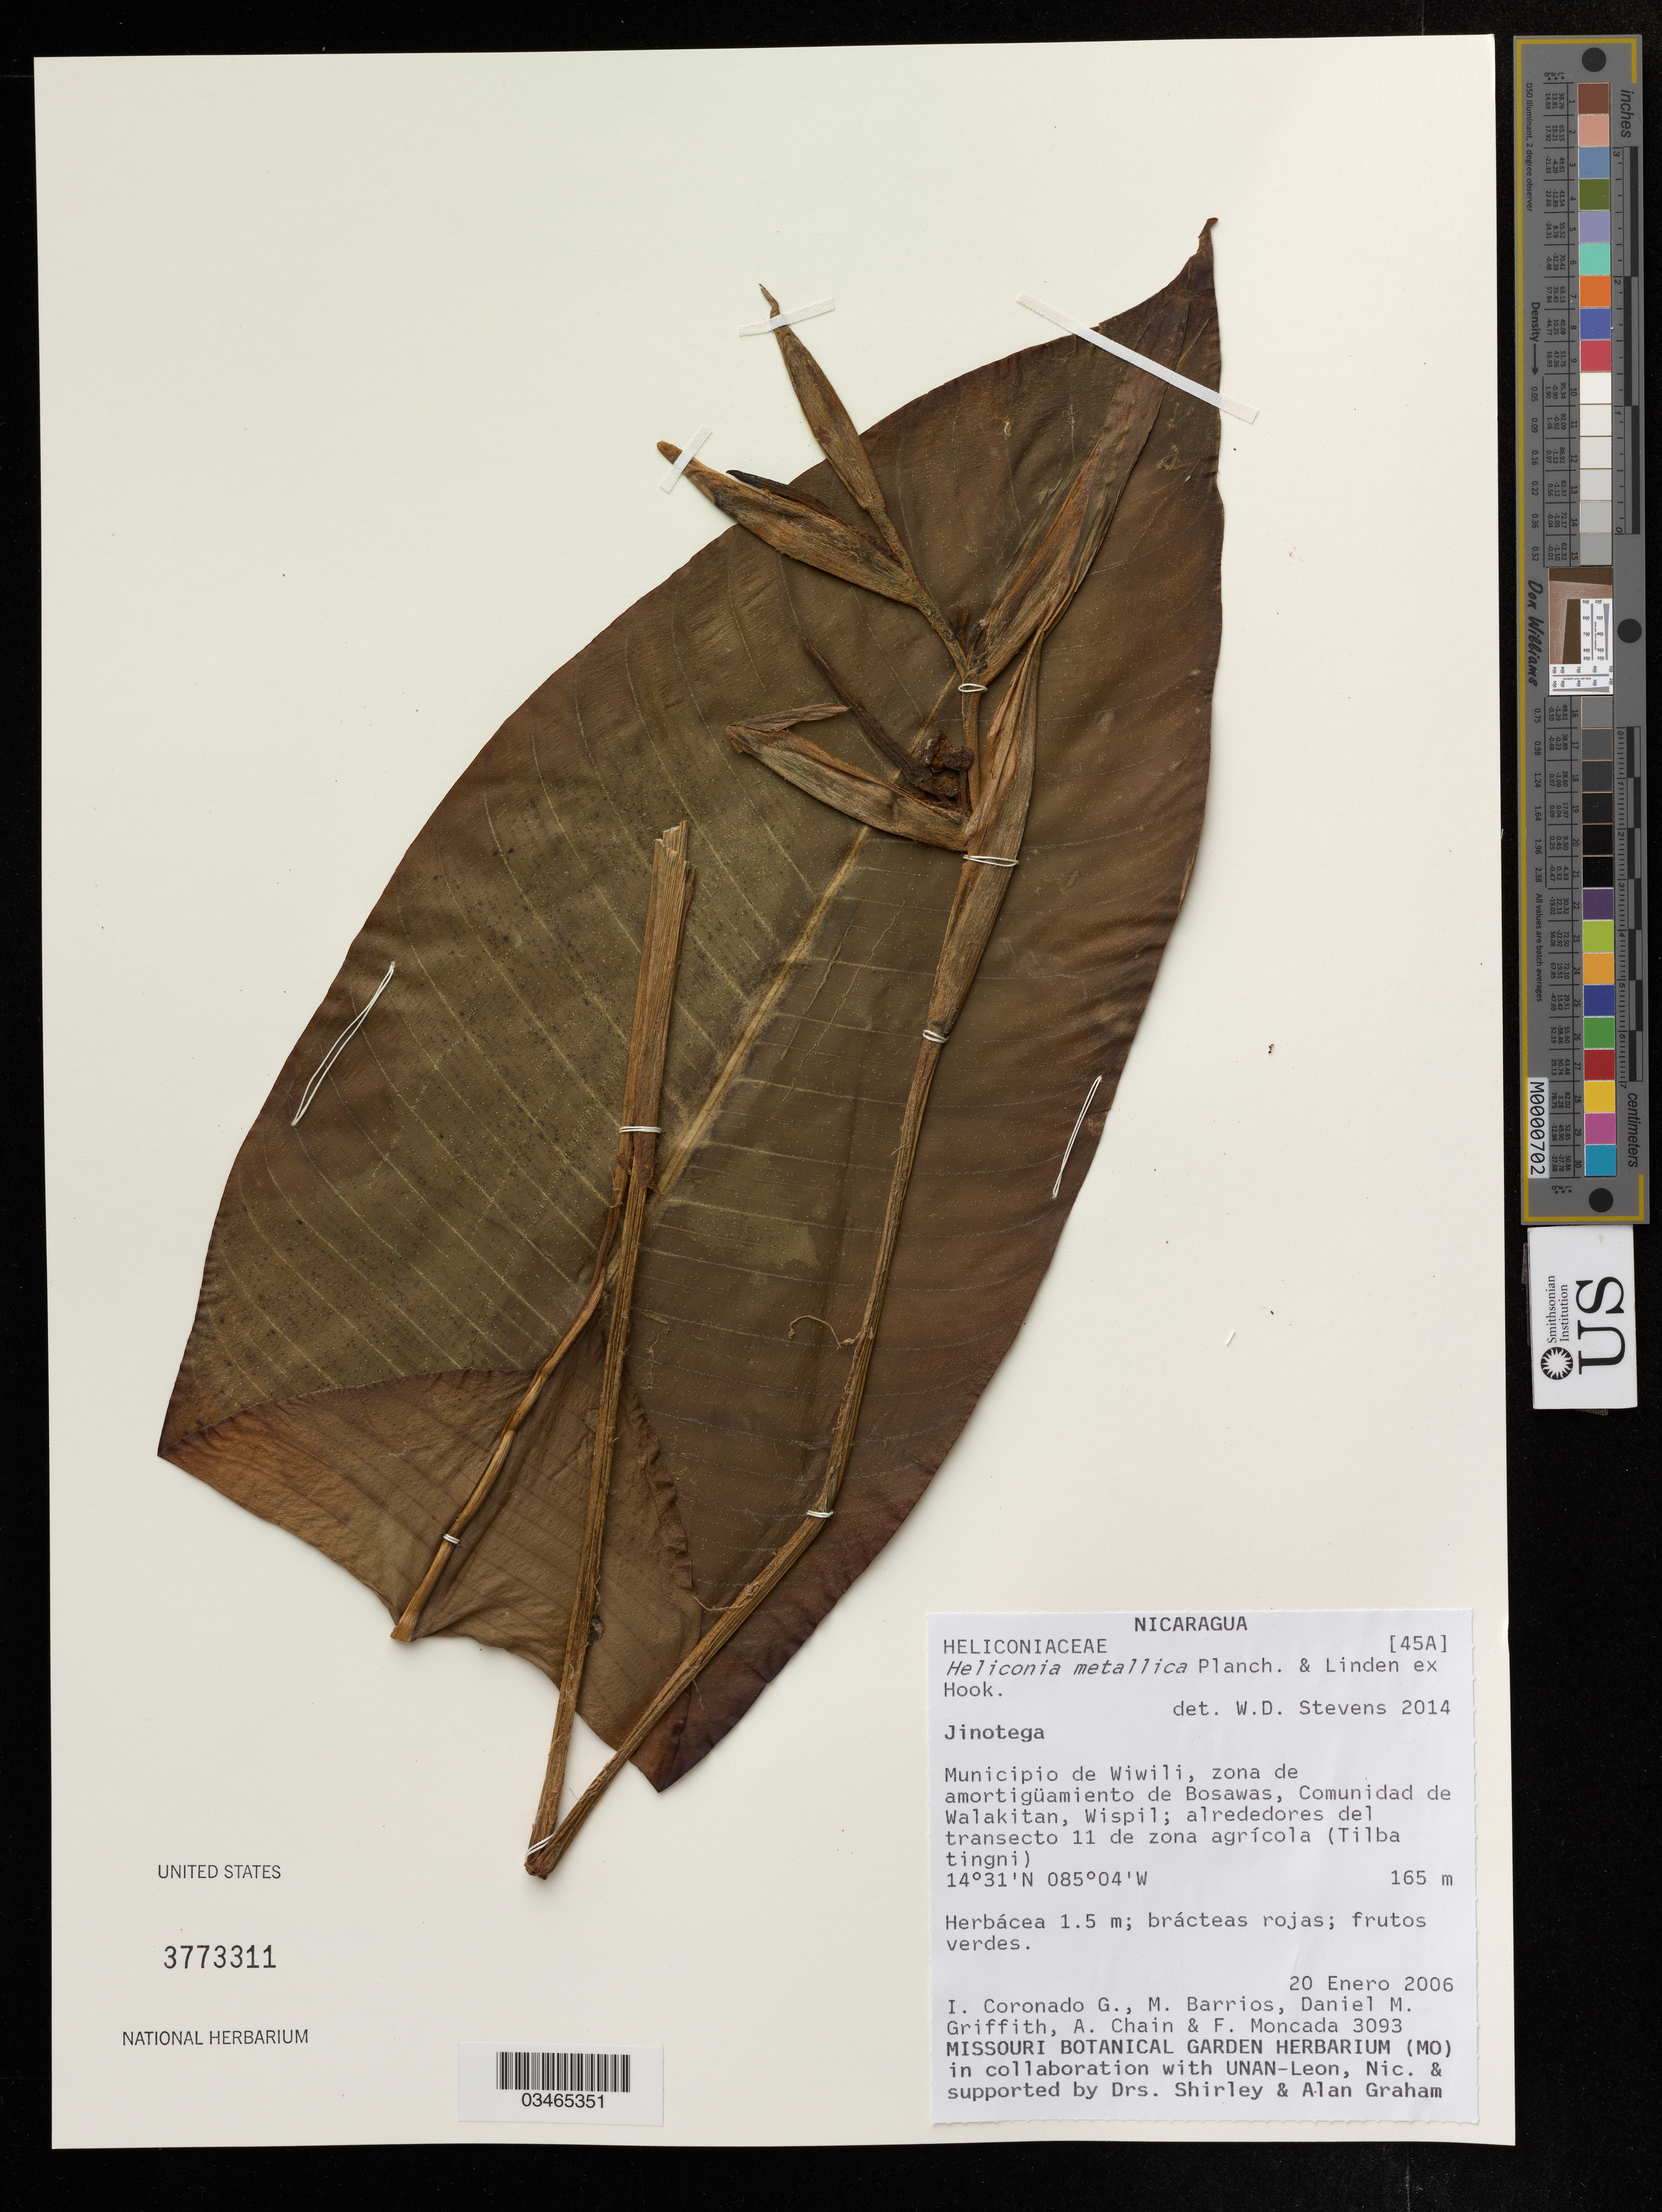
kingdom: Plantae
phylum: Tracheophyta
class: Liliopsida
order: Zingiberales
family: Heliconiaceae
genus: Heliconia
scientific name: Heliconia metallica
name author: Planch. & Linden ex Hook.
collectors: I. Coronado, M. Barrios, D. Griffith & A. Chain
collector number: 3093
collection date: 2006-01-20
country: Nicaragua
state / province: Jinotega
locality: Municipio de Wiwili, zona de amortigüamiento de Bosawas, Comunidad de Walakitan, Wispil; alrededores del transecto 11 de zona agrícol (Tilba tingni).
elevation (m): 165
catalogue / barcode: US 3773311